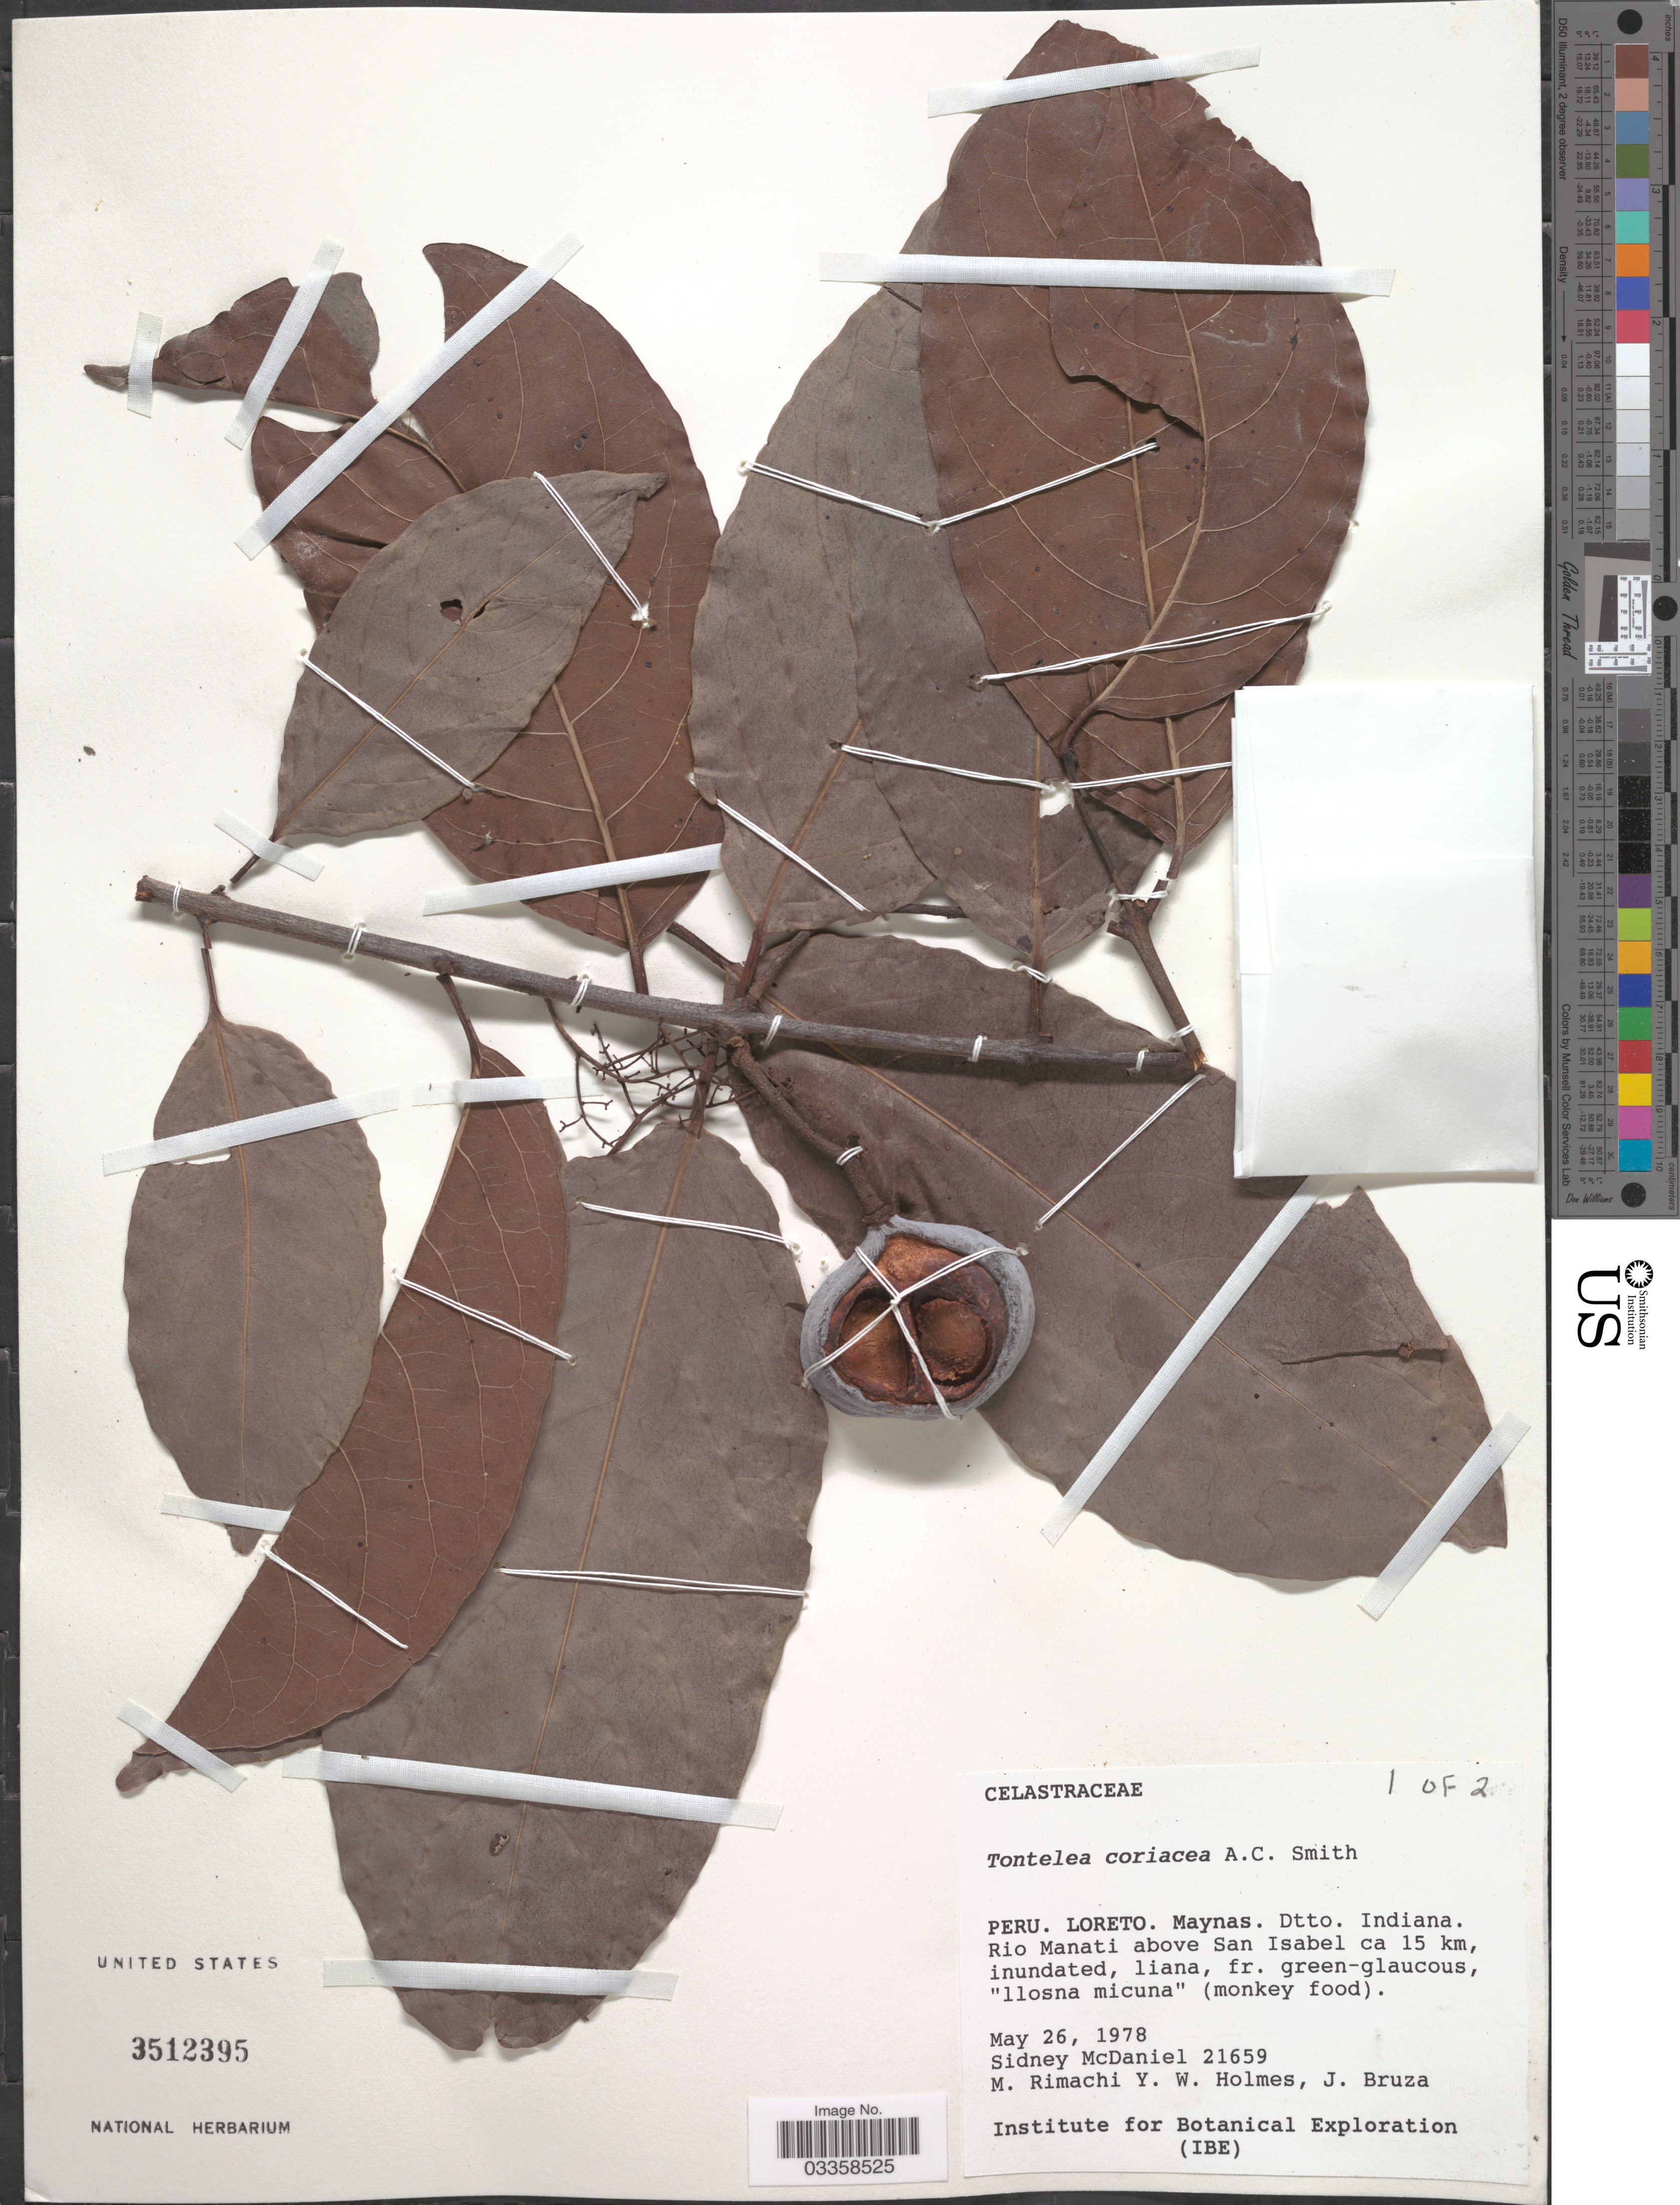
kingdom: Plantae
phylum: Tracheophyta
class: Magnoliopsida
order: Celastrales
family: Celastraceae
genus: Tontelea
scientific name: Tontelea coriacea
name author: A.C. Sm.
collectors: S. McDaniel, M. Rimachi Y., W. Holmes & J. Bruza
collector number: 21659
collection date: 1978-05-26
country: Peru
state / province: Loreto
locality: Maynas. Dtto. Indiana. Rio Manati above San Isabel ca 15 km.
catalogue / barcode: US 3512395